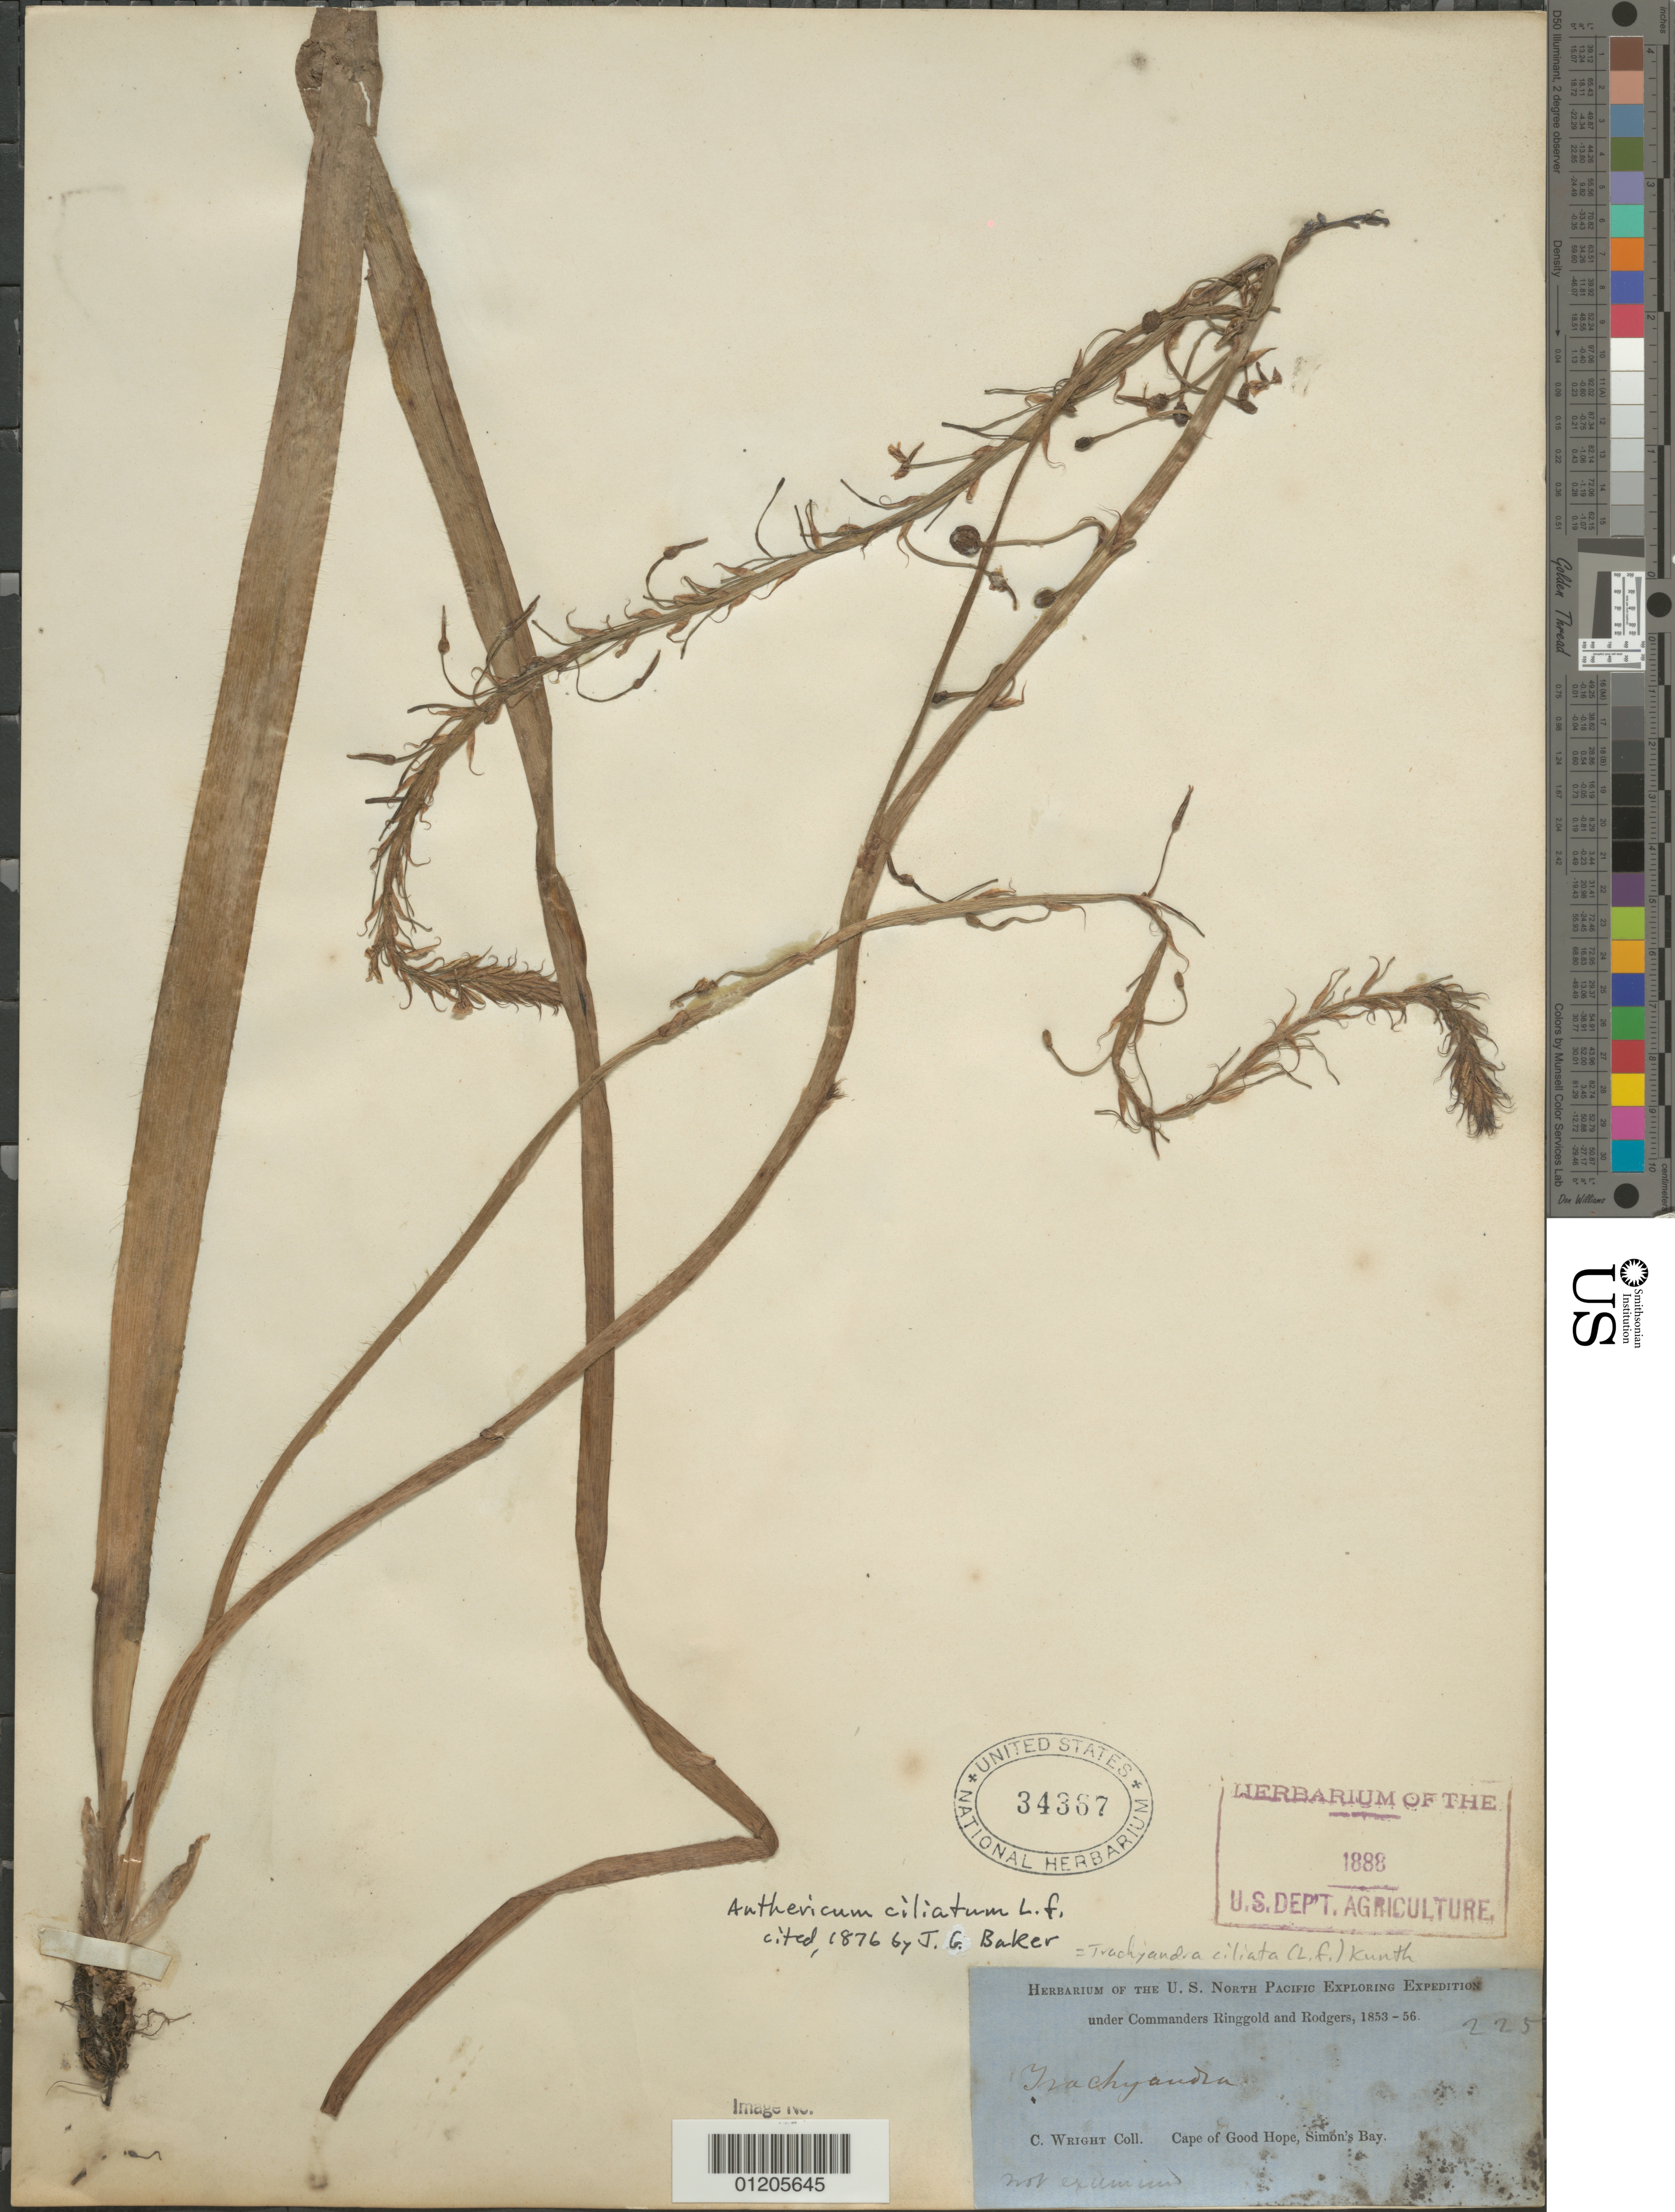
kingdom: Plantae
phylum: Tracheophyta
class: Liliopsida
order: Asparagales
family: Asparagaceae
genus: Anthericum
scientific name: Anthericum ciliatum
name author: L. f.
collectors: C. Wright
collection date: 1853/1856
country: South Africa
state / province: Western Cape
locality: Cape of Good Hope, Simon's Bay.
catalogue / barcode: US 34367